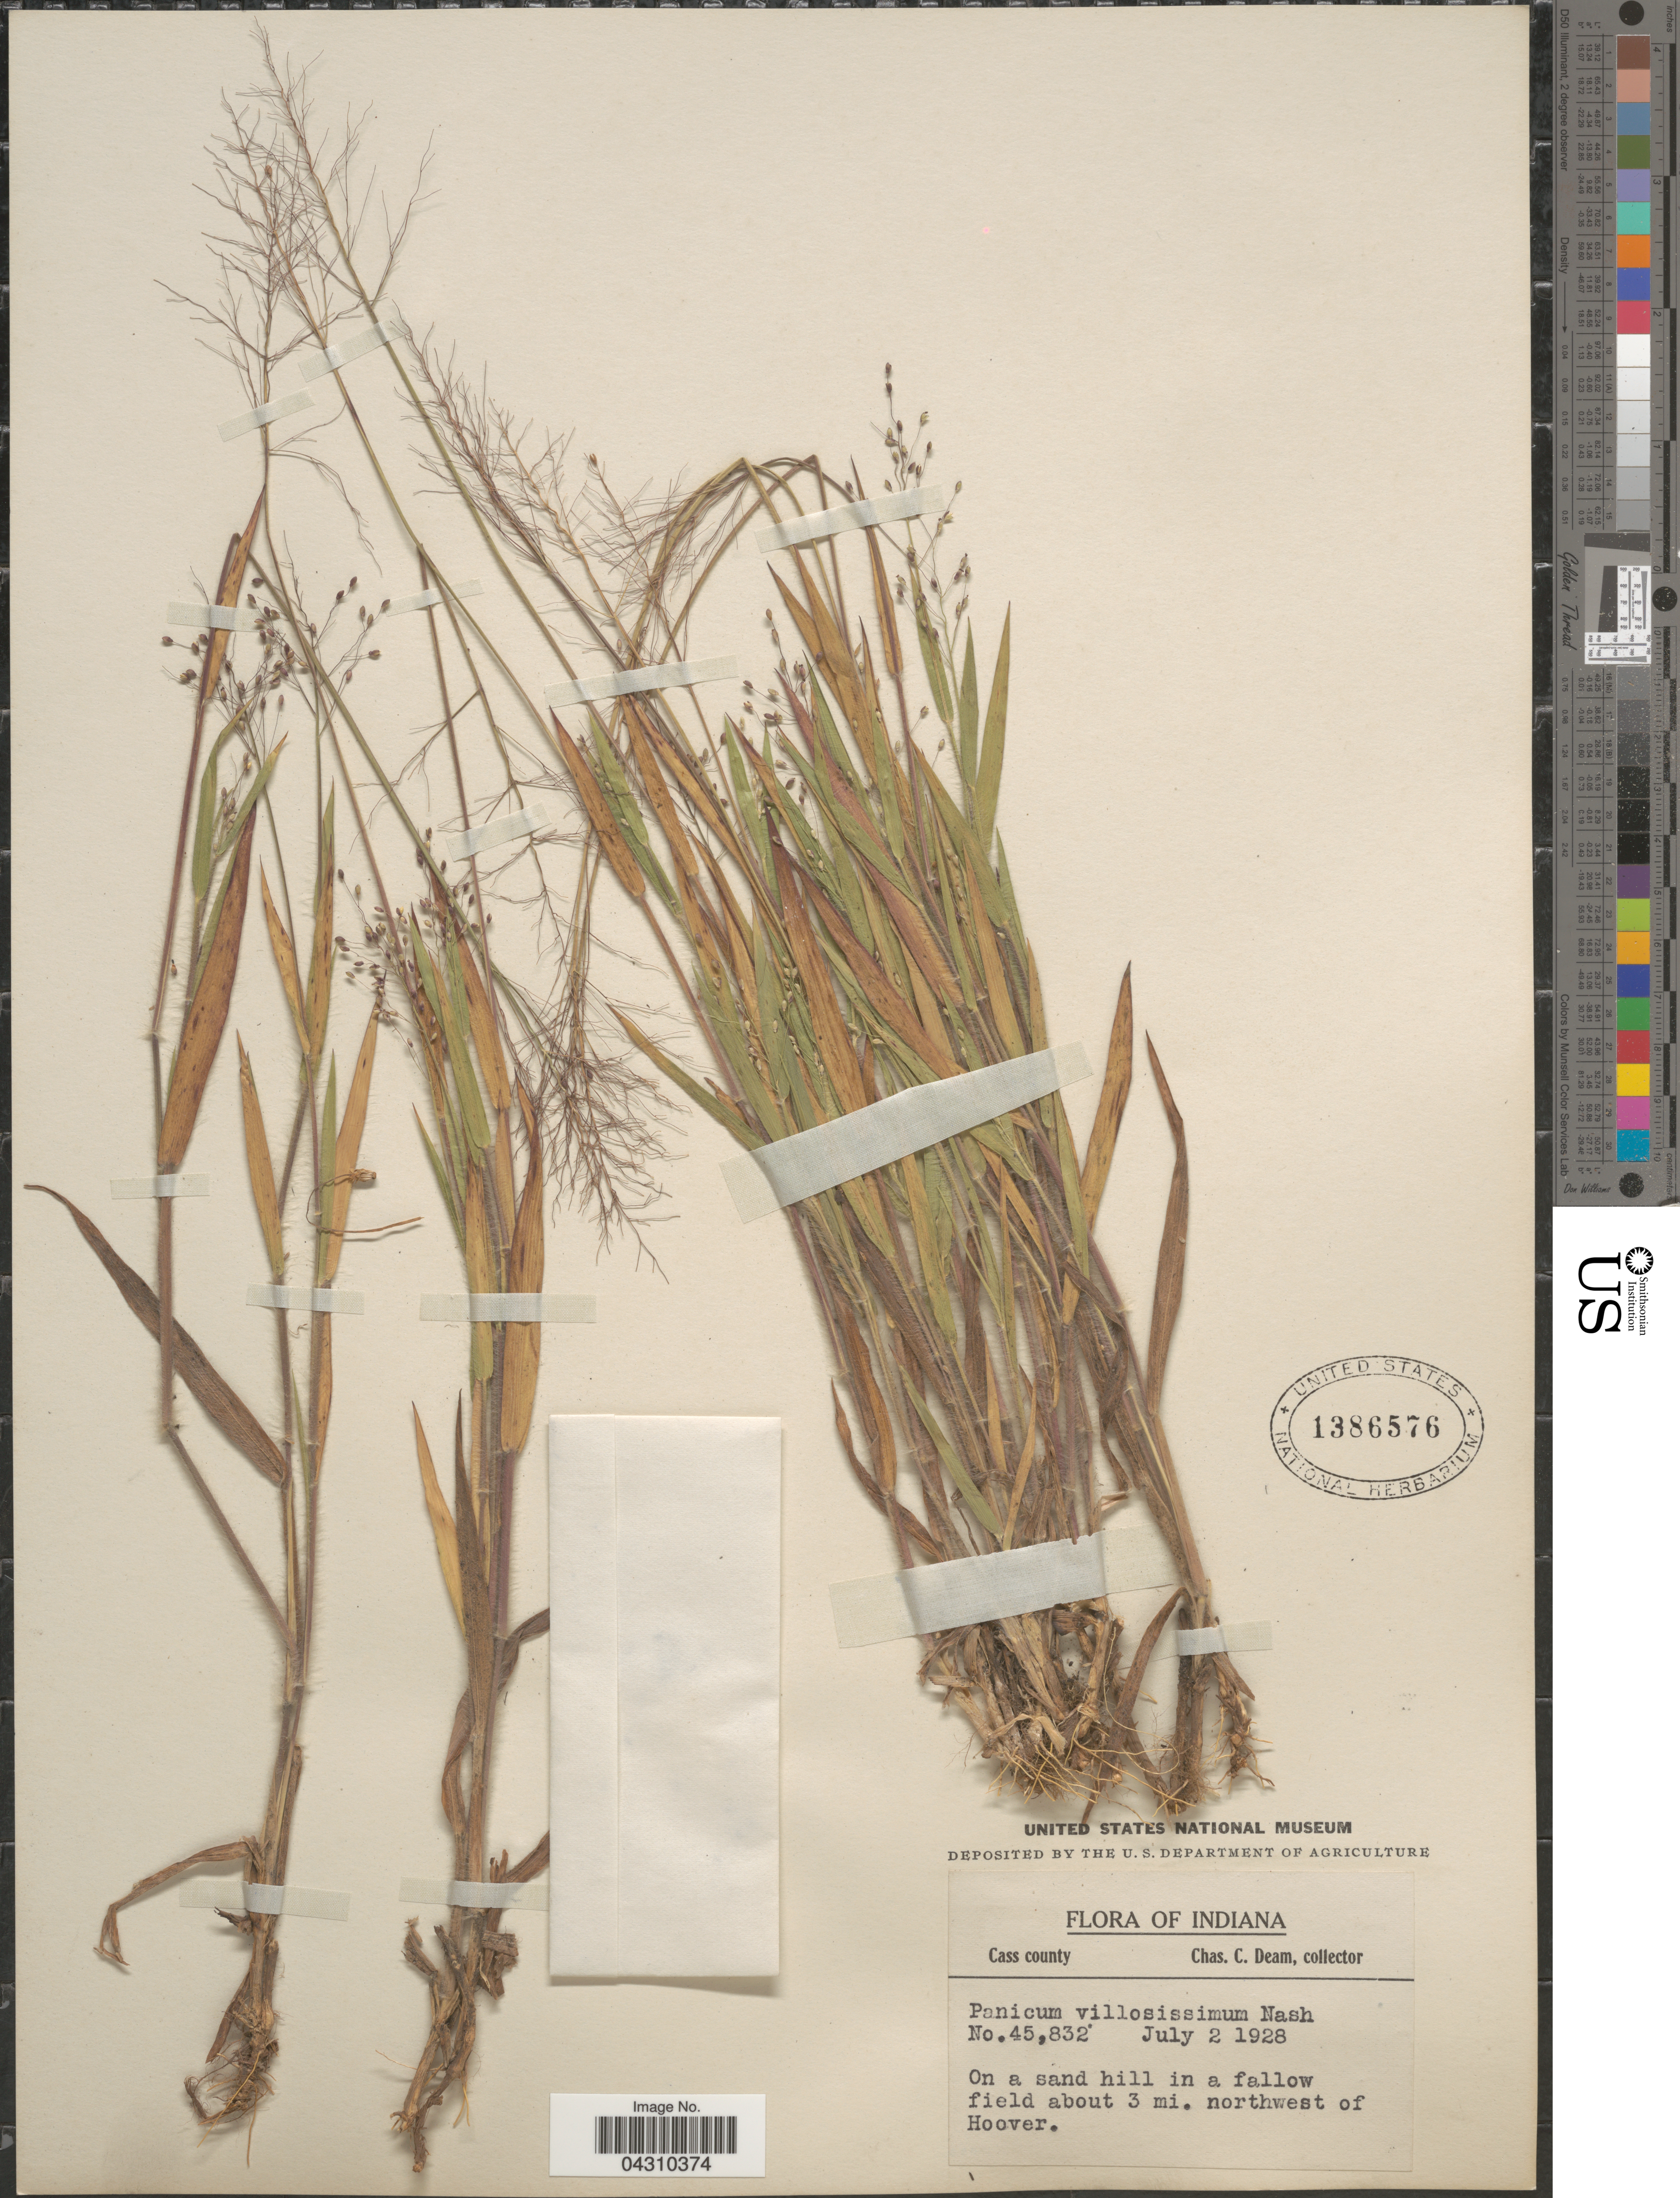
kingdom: Plantae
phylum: Tracheophyta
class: Liliopsida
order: Poales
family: Poaceae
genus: Dichanthelium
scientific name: Dichanthelium acuminatum var. acuminatum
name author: (Sw.) Gould & C.A. Clark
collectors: C. C. Deam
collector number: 45832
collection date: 1928-07-02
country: United States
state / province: Indiana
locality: Cass county. On a sand hill in a fallow field about 3 mi. northwest of Hoover.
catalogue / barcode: US 1386576